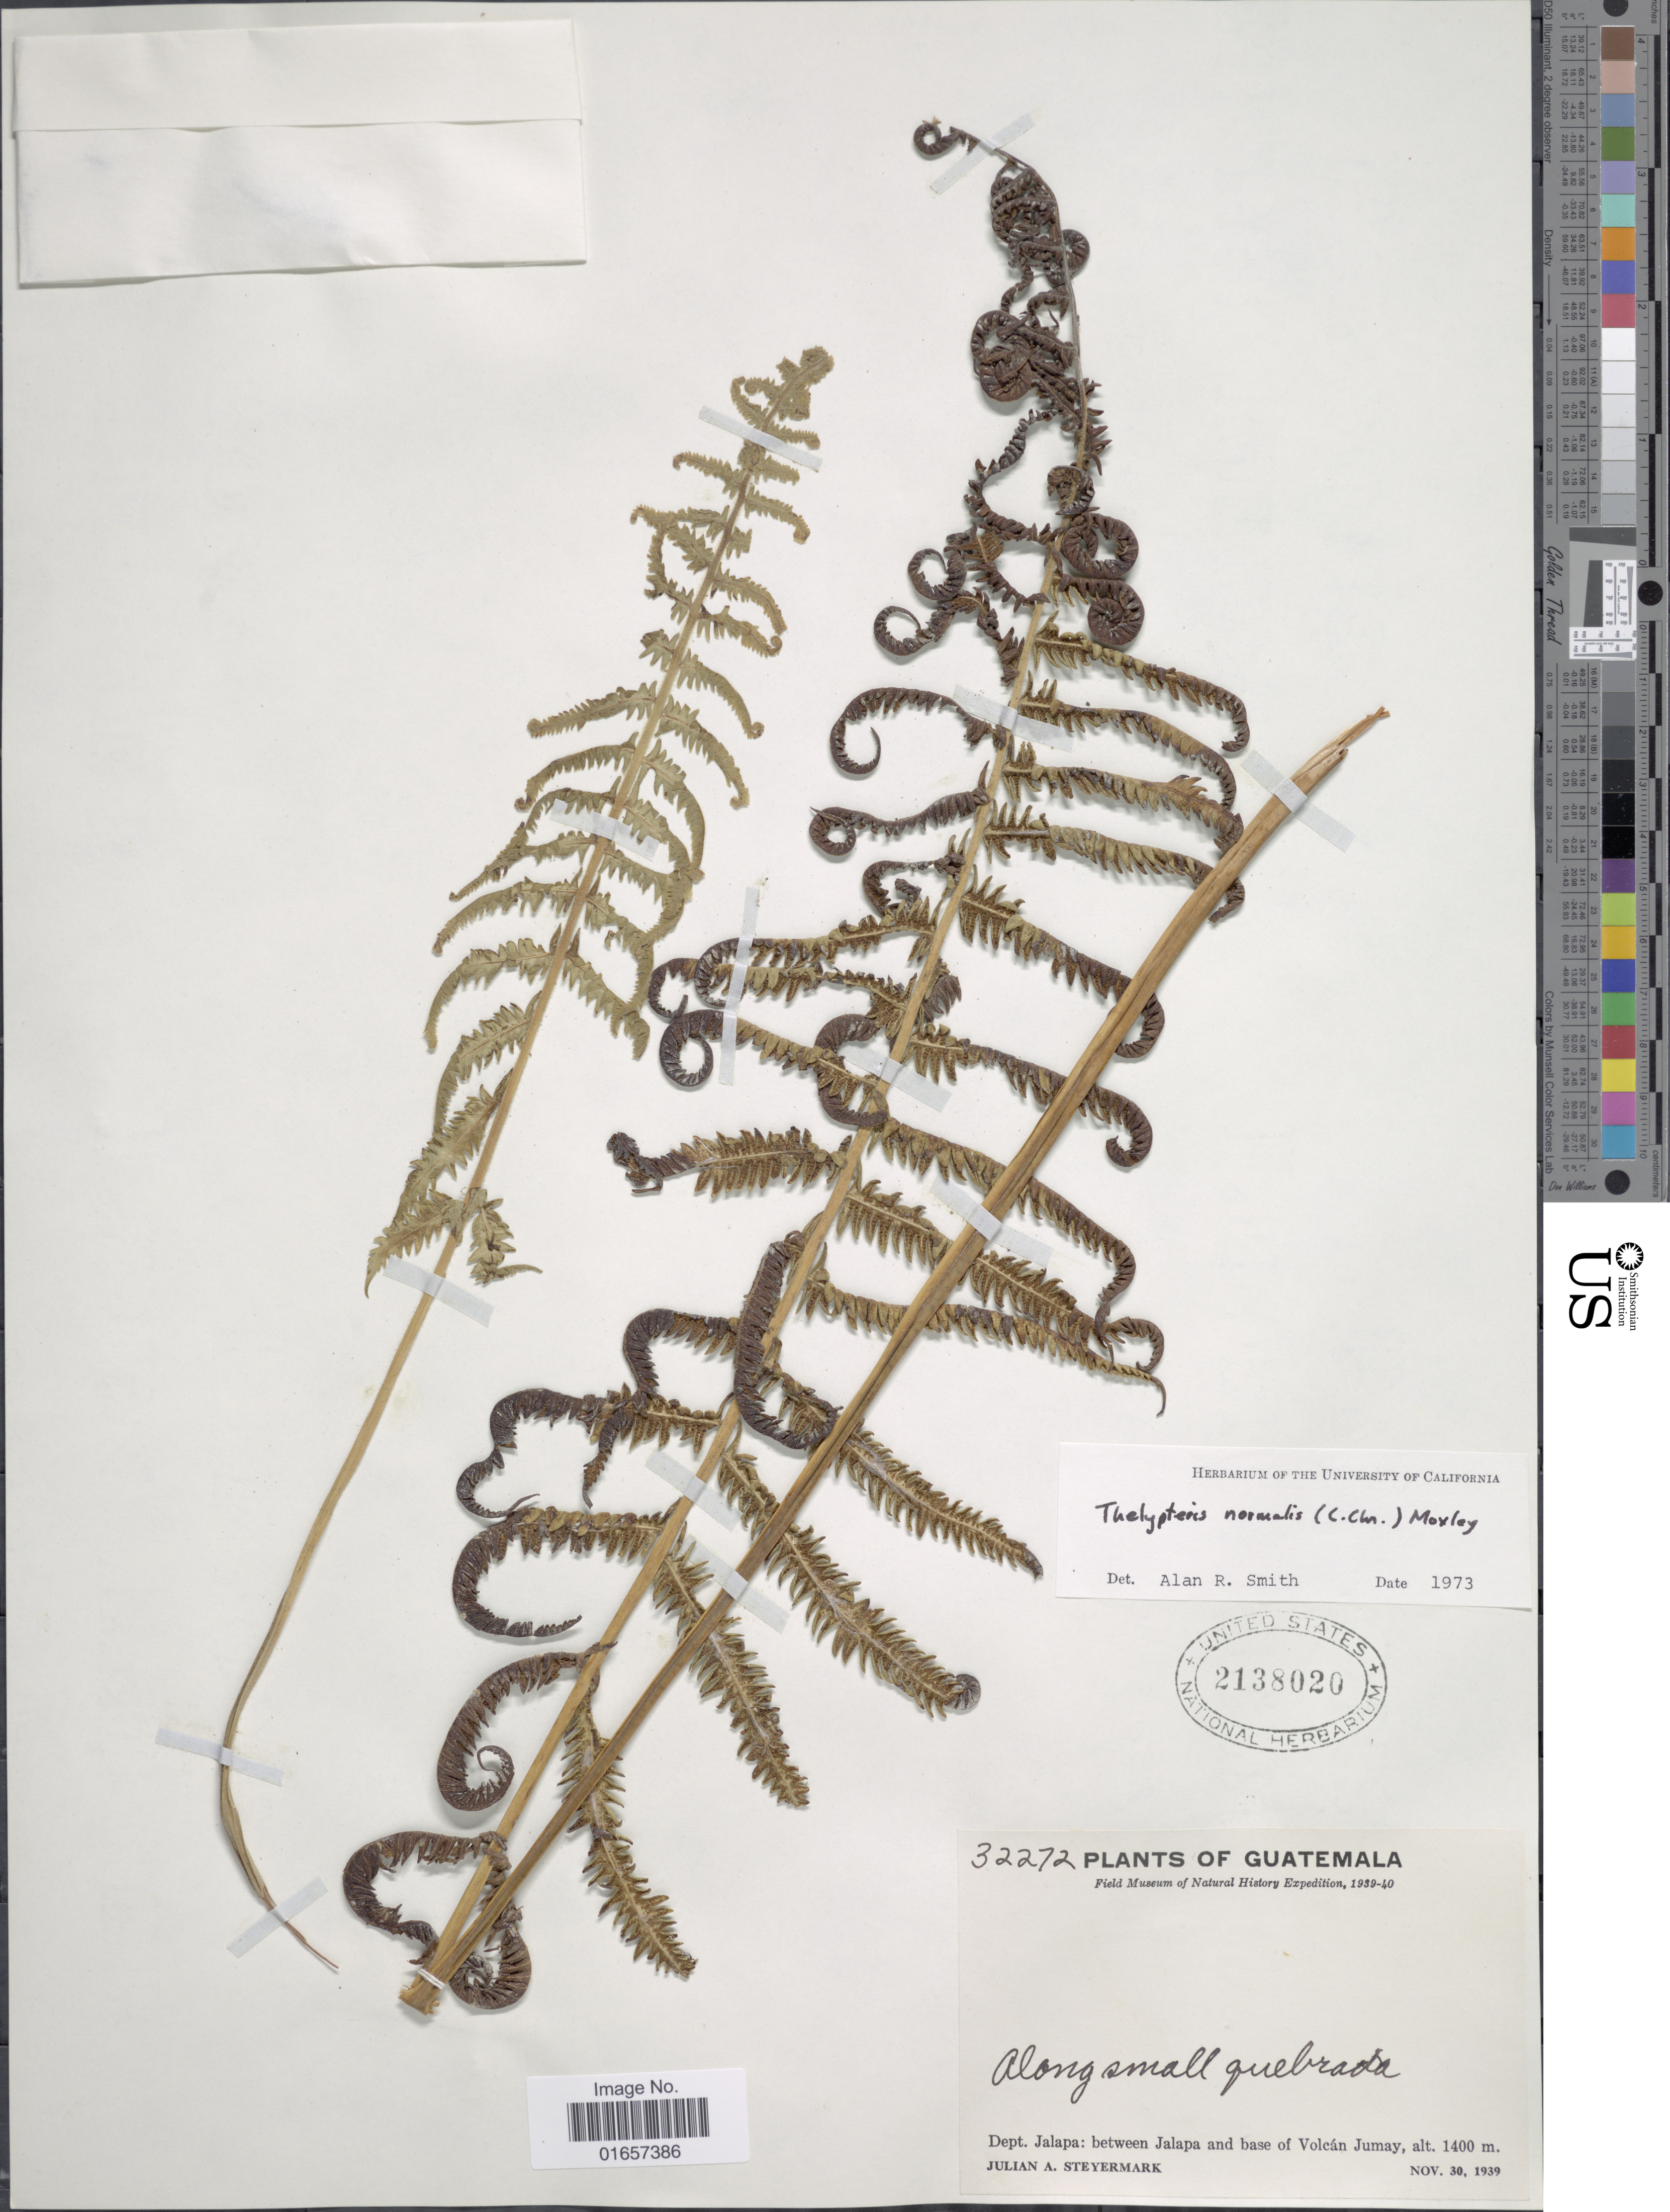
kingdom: Plantae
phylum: Tracheophyta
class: Polypodiopsida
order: Polypodiales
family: Thelypteridaceae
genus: Christella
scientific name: Christella kunthii comb. ined.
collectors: J. Steyermark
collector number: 32272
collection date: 1939-11-30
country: Guatemala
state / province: Jalapa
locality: Guatemala, along small quebrada, Dept. Jalapa: between Jalapa and base of Volcán Jumay.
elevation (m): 1400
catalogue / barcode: US 2138020